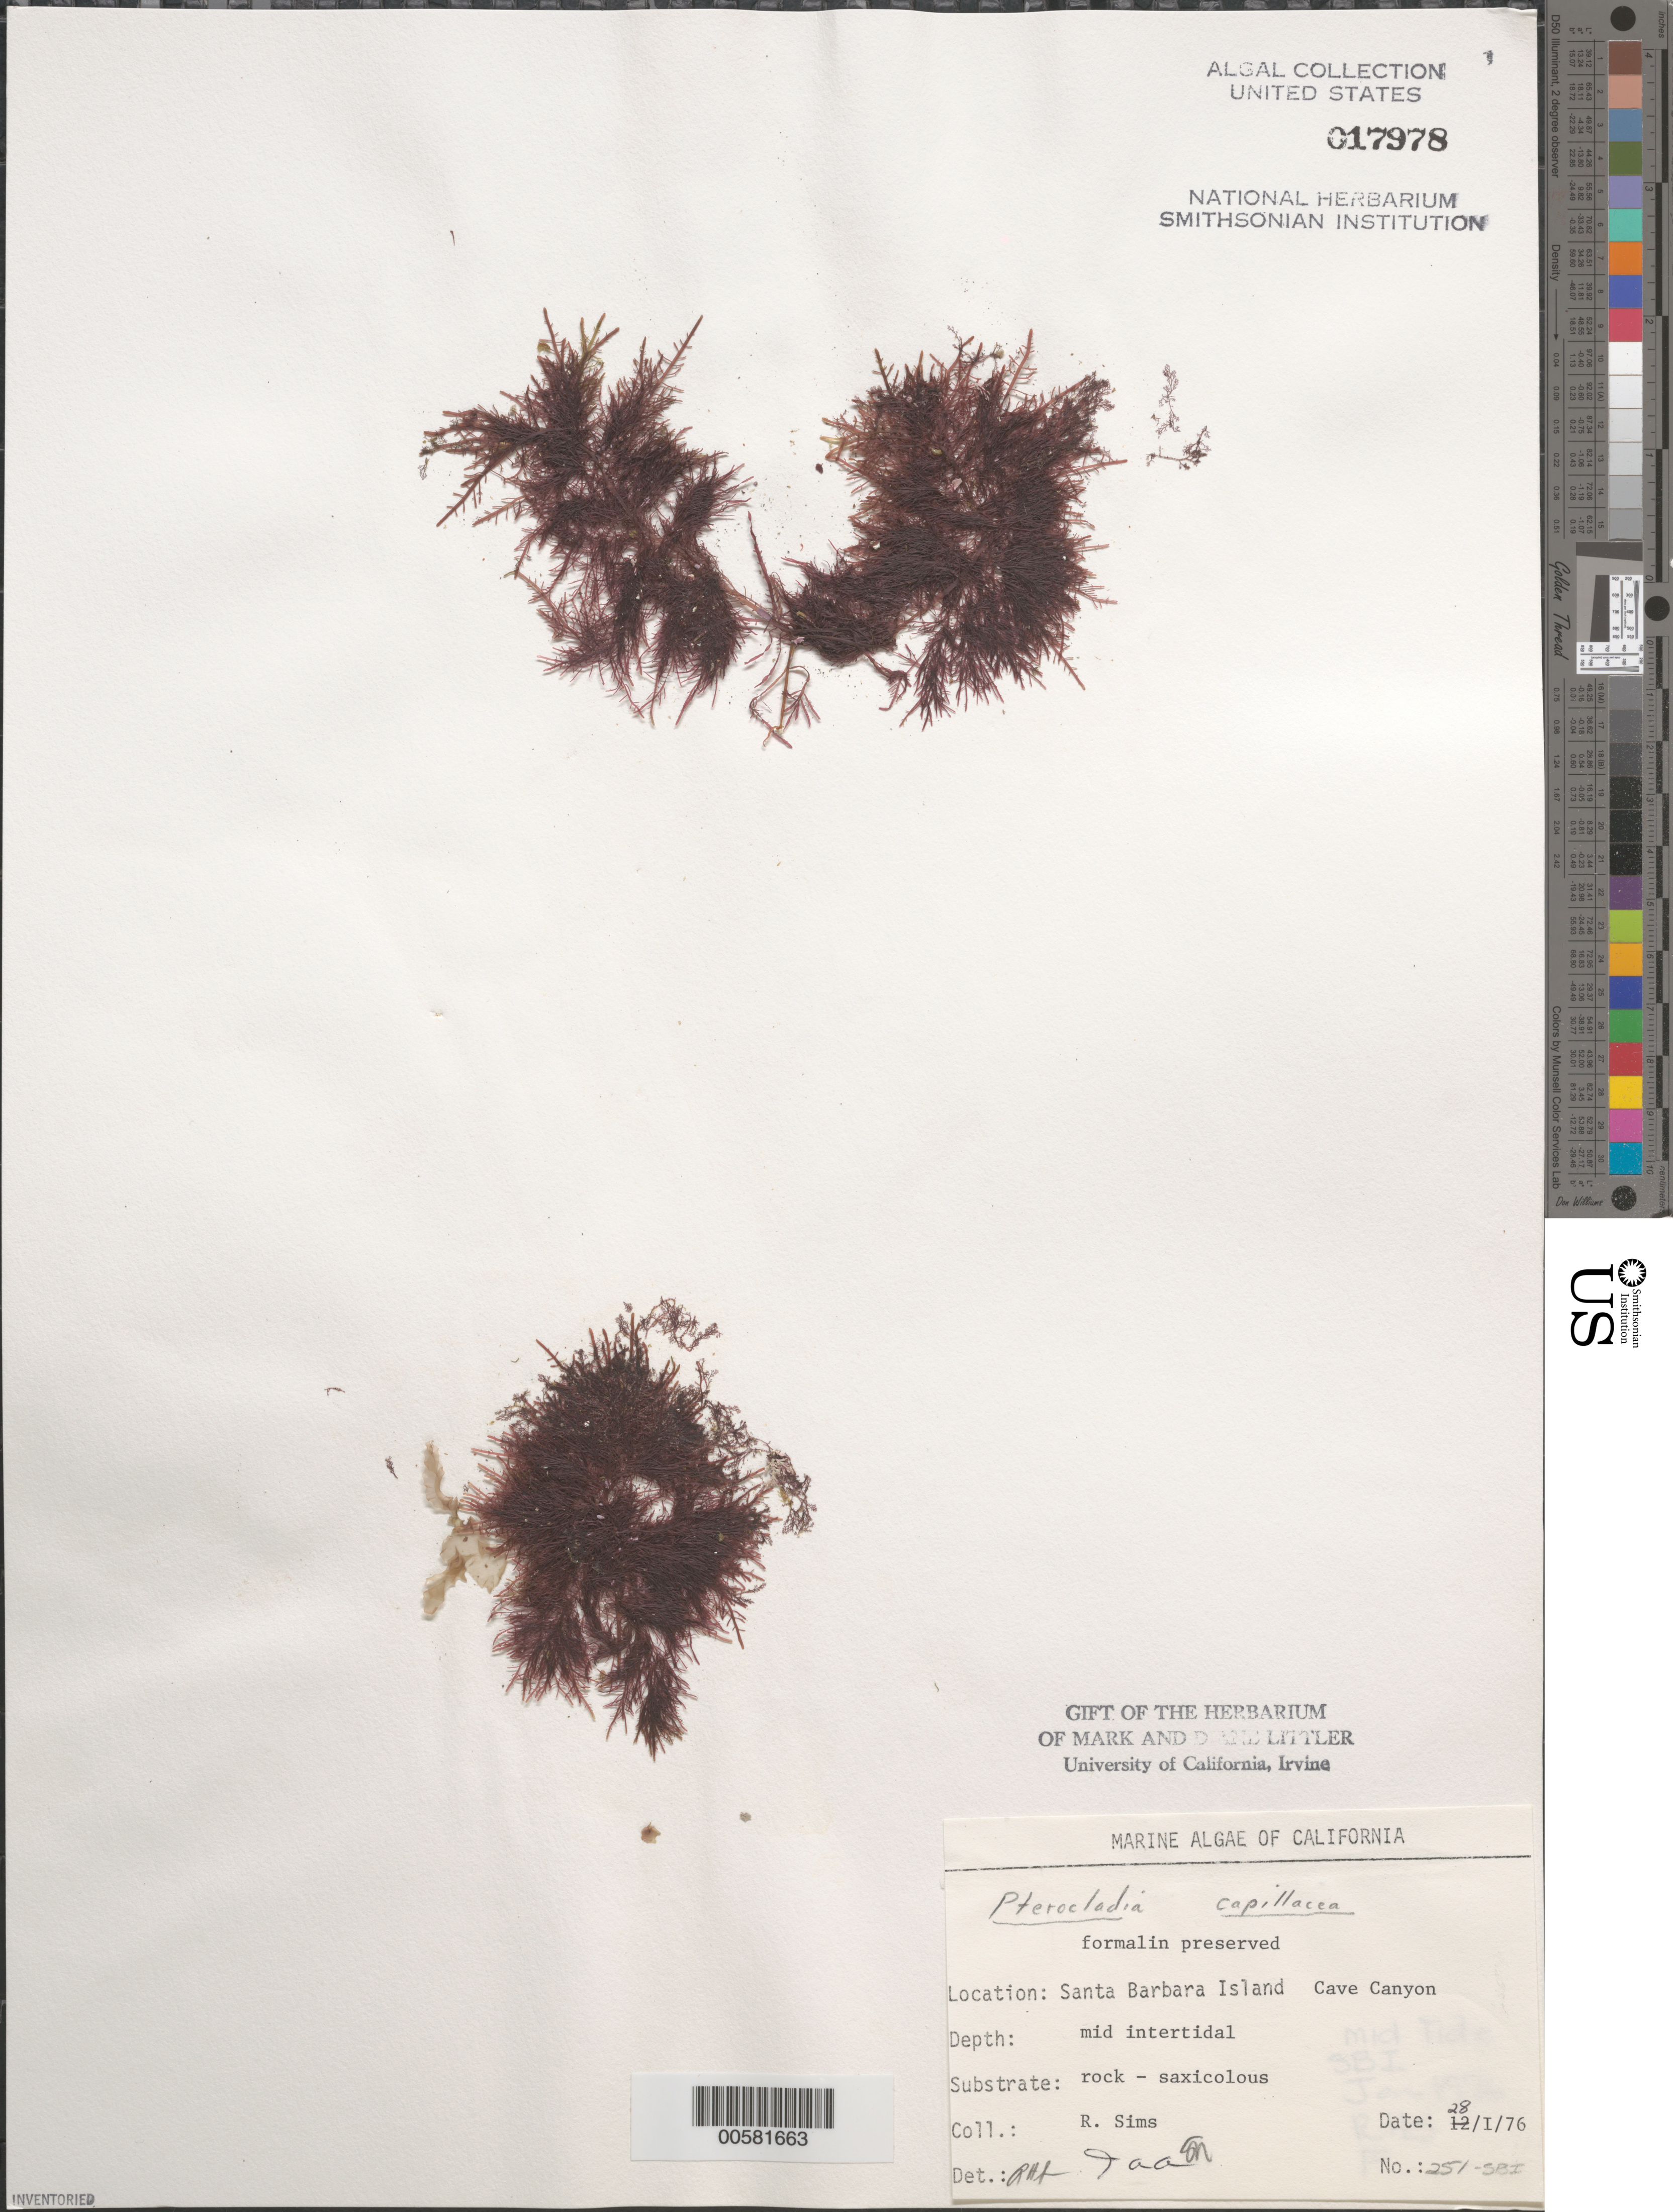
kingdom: Plantae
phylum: Rhodophyta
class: Florideophyceae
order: Gelidiales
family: Pterocladiaceae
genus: Pterocladiella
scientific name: Pterocladiella capillacea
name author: (S.G. Gmel.) Santelices & Hommers.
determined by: Algae name updating Project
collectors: R. H. Sims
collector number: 251-SBI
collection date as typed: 28 Jan 1976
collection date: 1976-01-28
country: United States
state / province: California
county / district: Santa Barbara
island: Santa Barbara Island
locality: Cave Canyon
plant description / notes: BLM-SOCALBIGHT Rocky Intertidal Survey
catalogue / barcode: US 17978